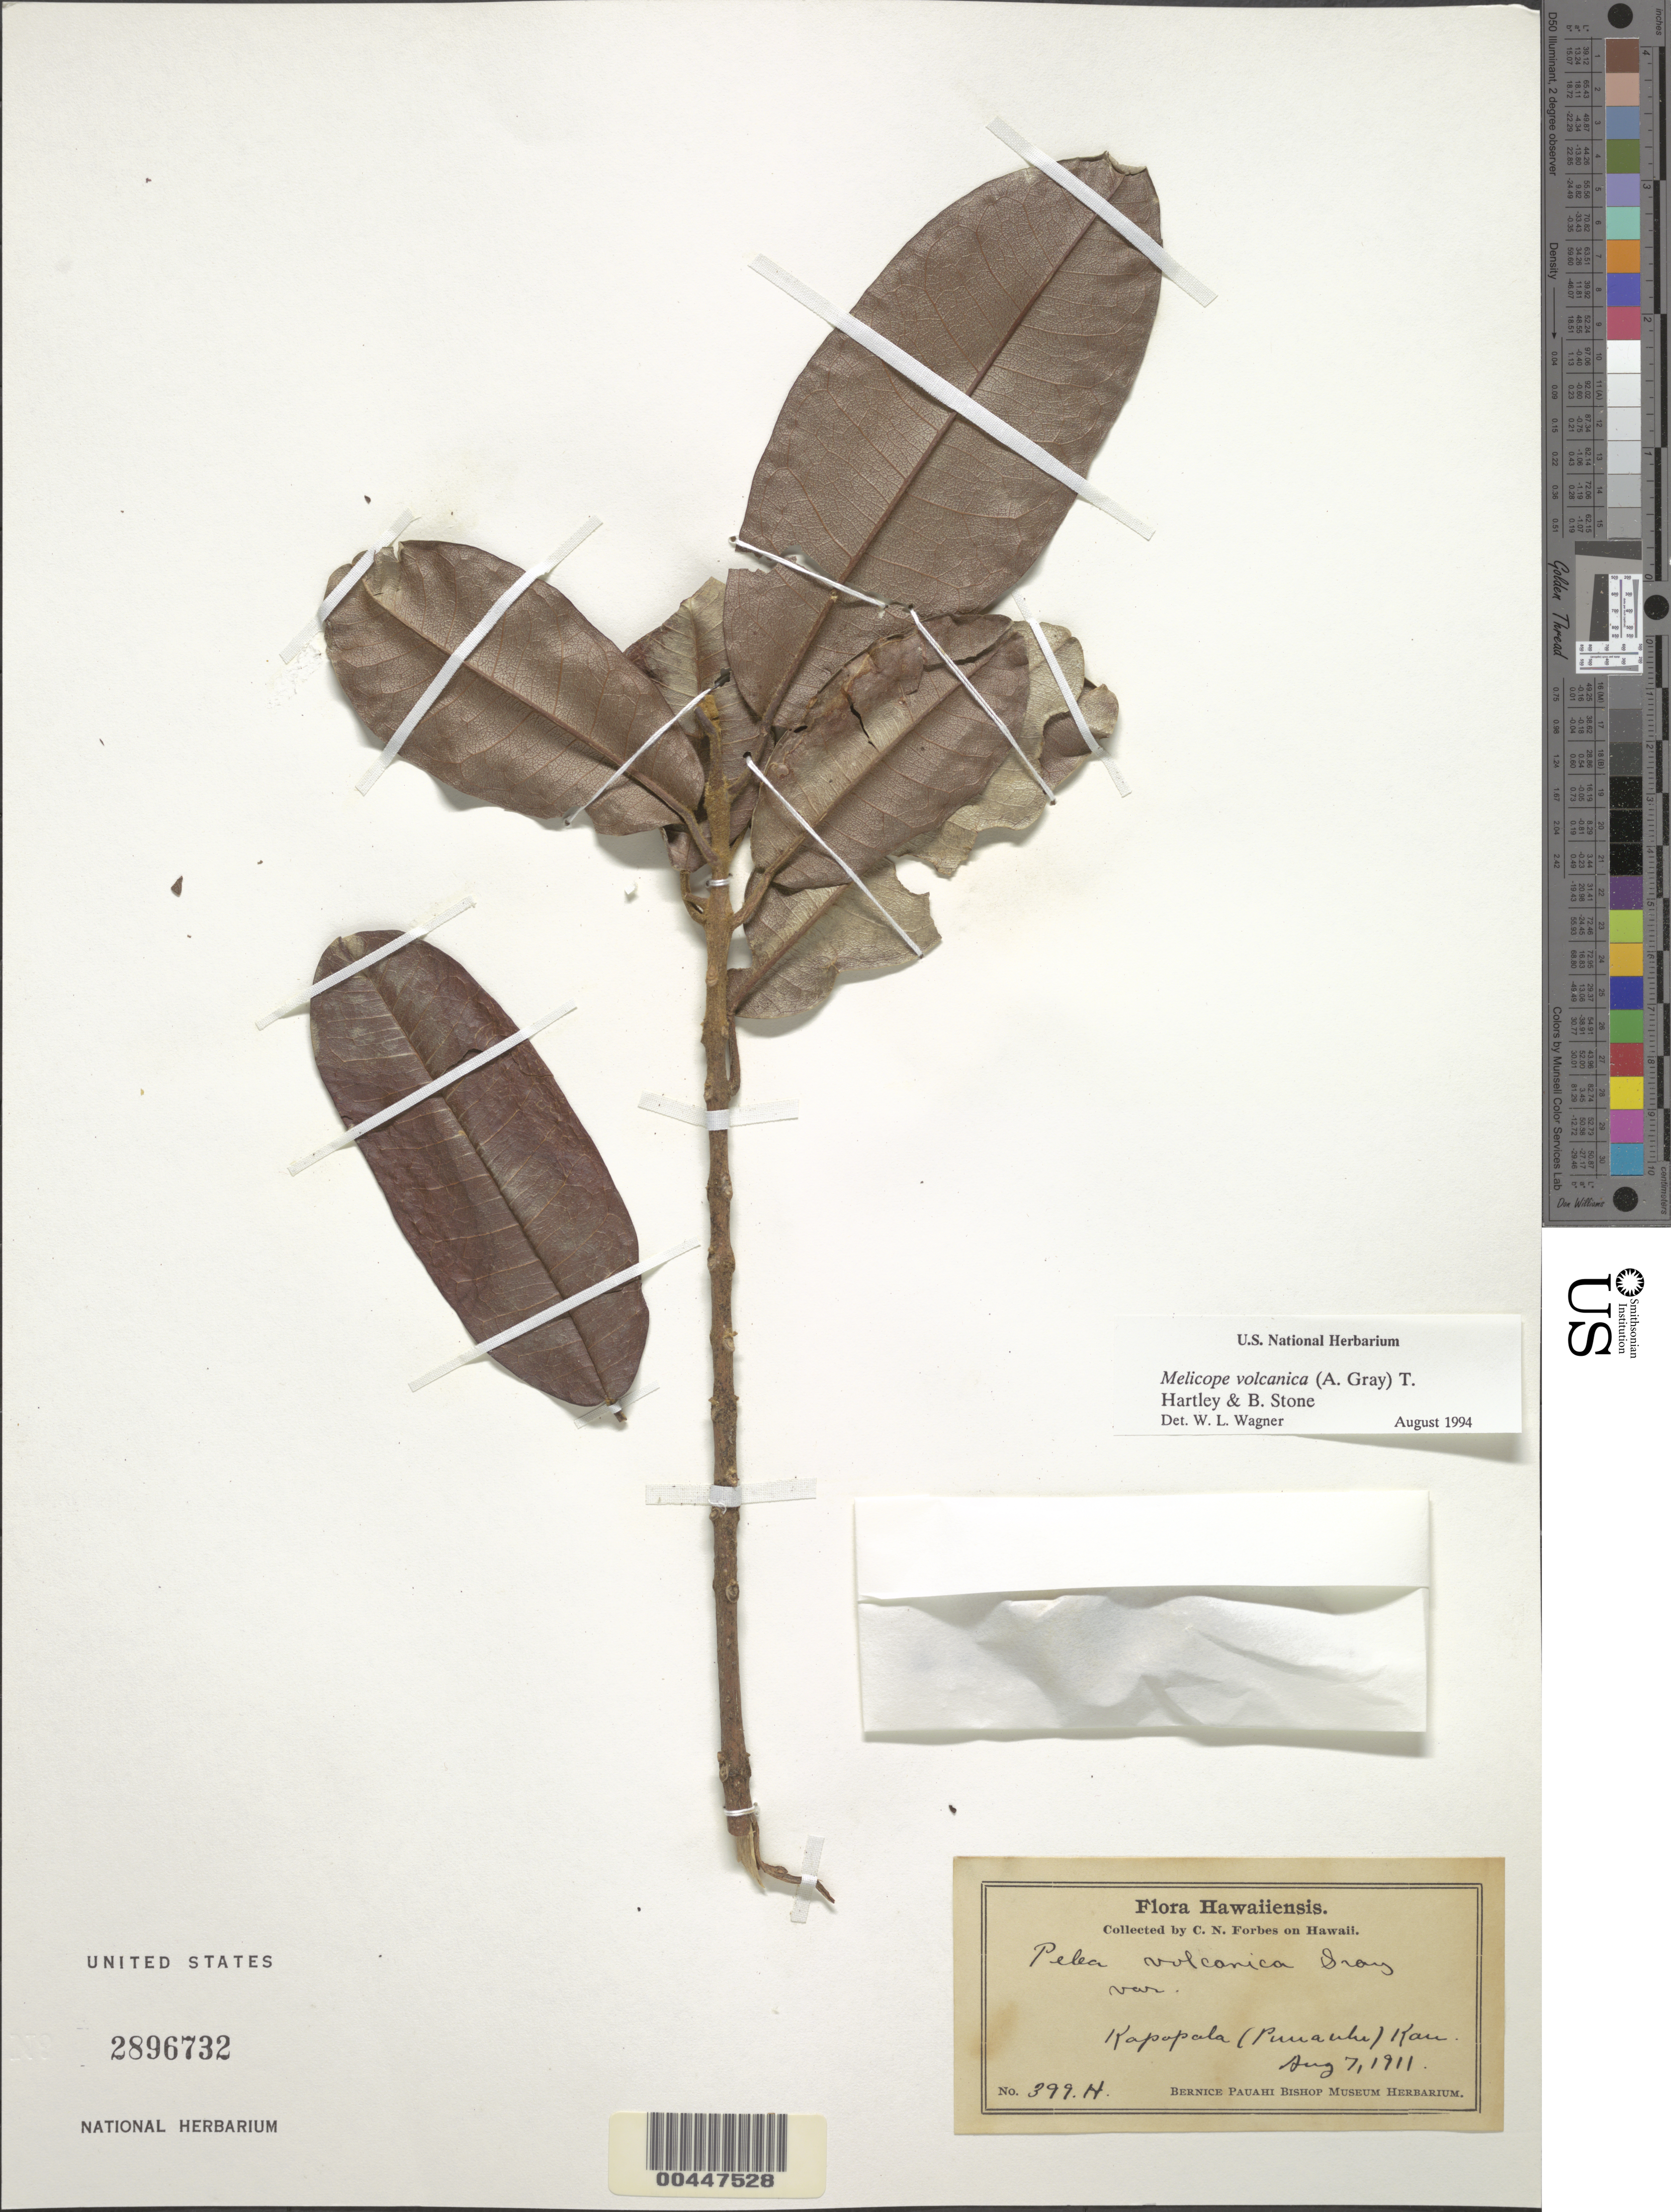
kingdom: Plantae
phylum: Tracheophyta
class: Magnoliopsida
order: Sapindales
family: Rutaceae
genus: Melicope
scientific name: Melicope volcanica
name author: (A. Gray) T.G. Hartley & B.C. Stone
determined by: Wagner, W. L., (BOT), Smithsonian Institution - National Museum of Natural History (UNITED STATES)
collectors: C. N. Forbes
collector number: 399.H.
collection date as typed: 7 Aug 1911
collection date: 1911-08-07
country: United States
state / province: Hawaii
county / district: Hawaii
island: Hawaii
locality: Kapapala (Puu a ulu) Kau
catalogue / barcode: US 2896732